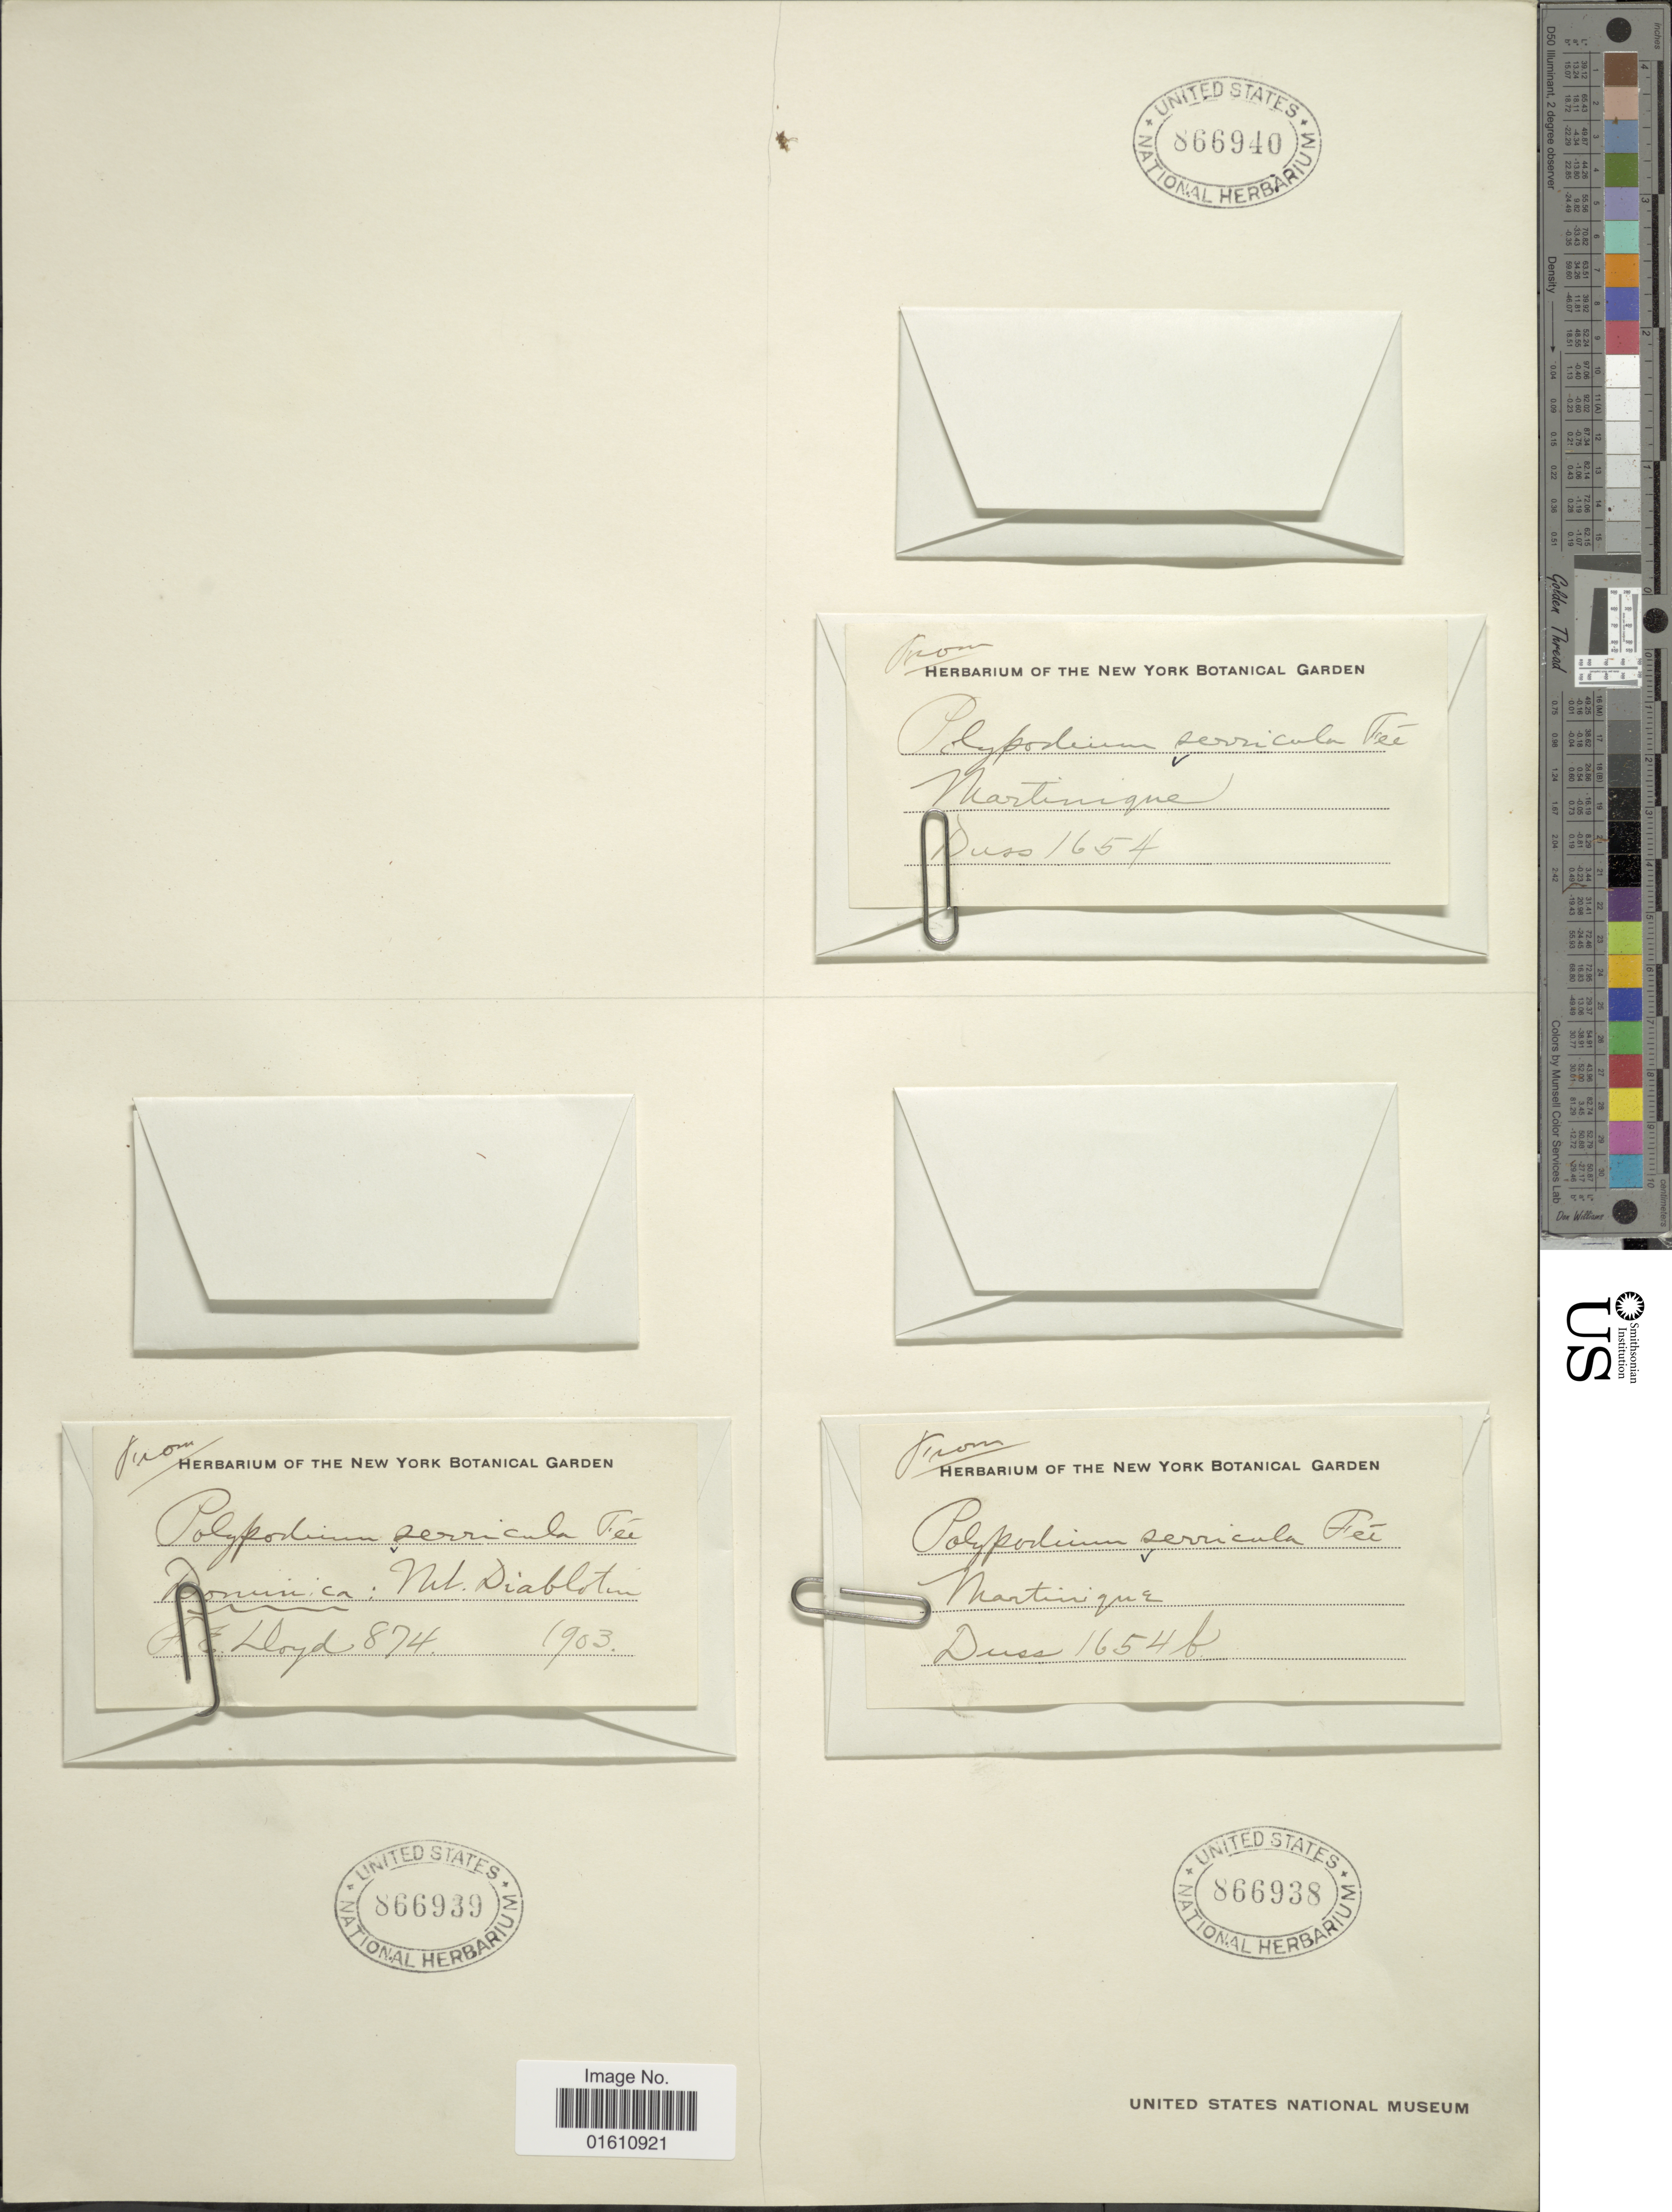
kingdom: Plantae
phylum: Tracheophyta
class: Polypodiopsida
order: Polypodiales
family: Polypodiaceae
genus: Moranopteris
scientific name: Moranopteris serricula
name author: (Fée) R. Y. Hirai & J. Prado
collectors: -. Duss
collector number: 1654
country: Martinique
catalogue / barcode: US 866940